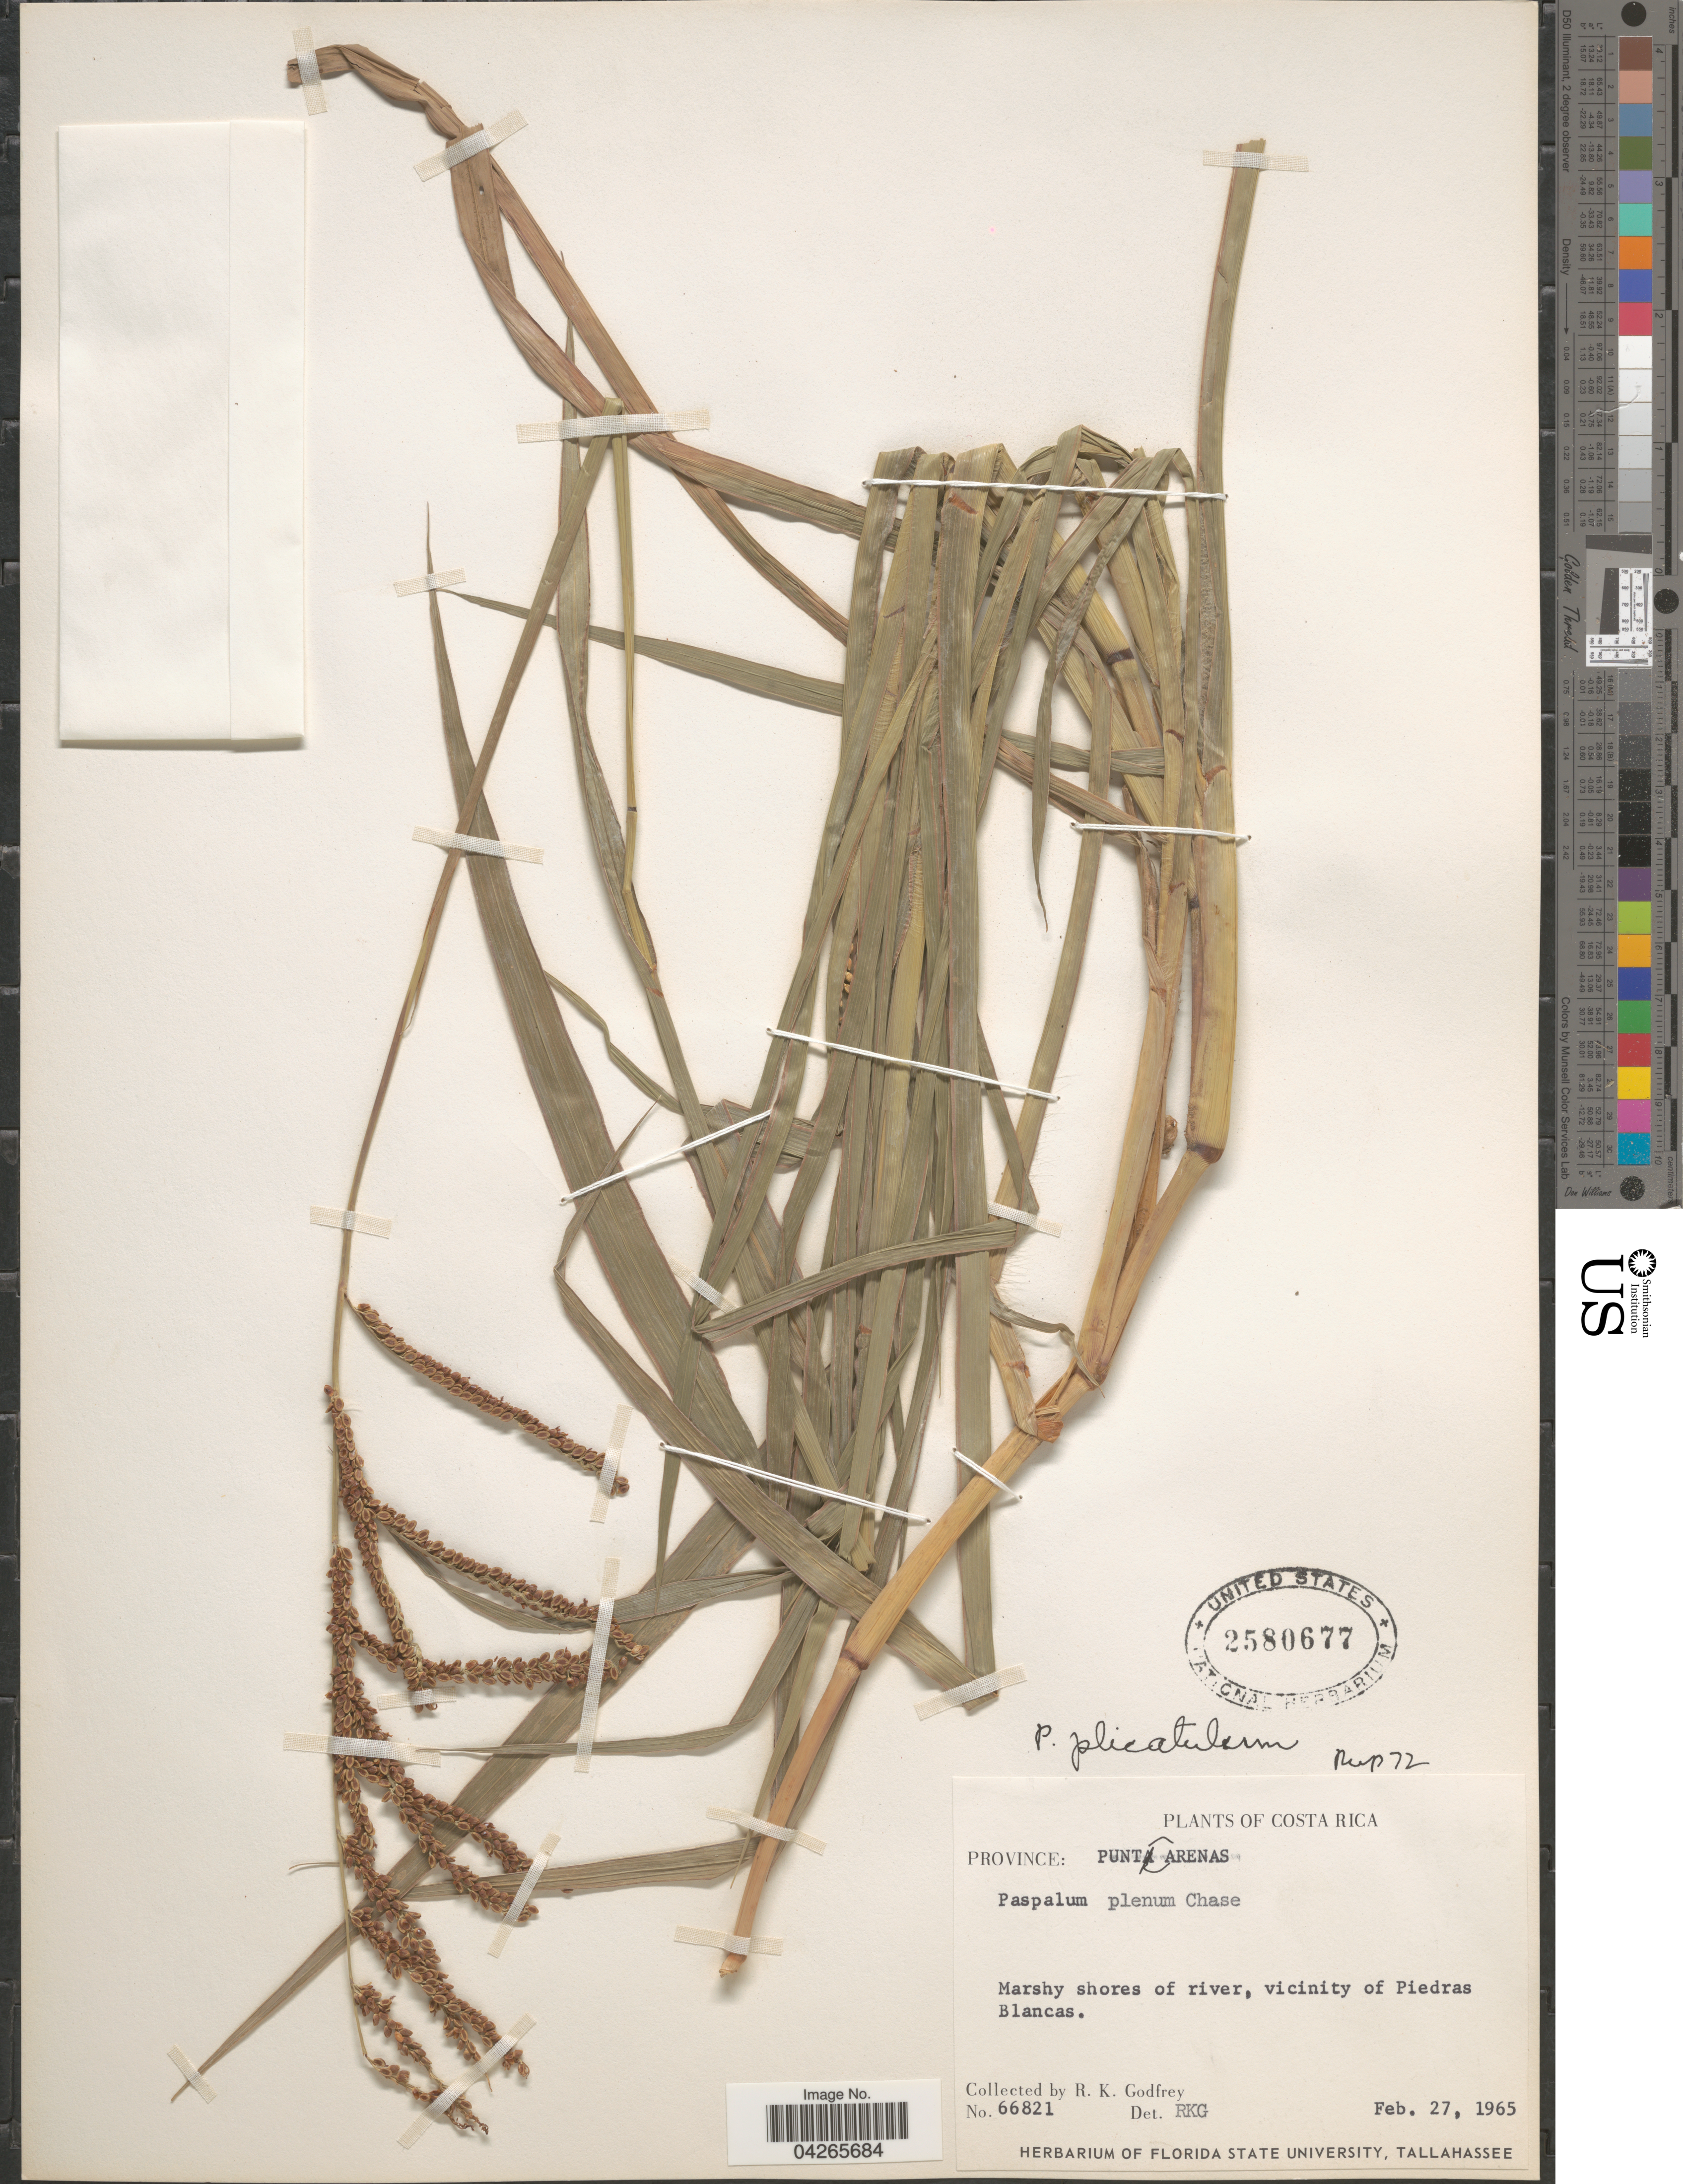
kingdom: Plantae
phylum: Tracheophyta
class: Liliopsida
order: Poales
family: Poaceae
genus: Paspalum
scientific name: Paspalum plicatulum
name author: Michx.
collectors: R. K. Godfrey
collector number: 66821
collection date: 1965-02-27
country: Costa Rica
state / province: Puntarenas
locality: Marshy shores of river, vicinity of Piedras Blancas.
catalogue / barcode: US 2580677